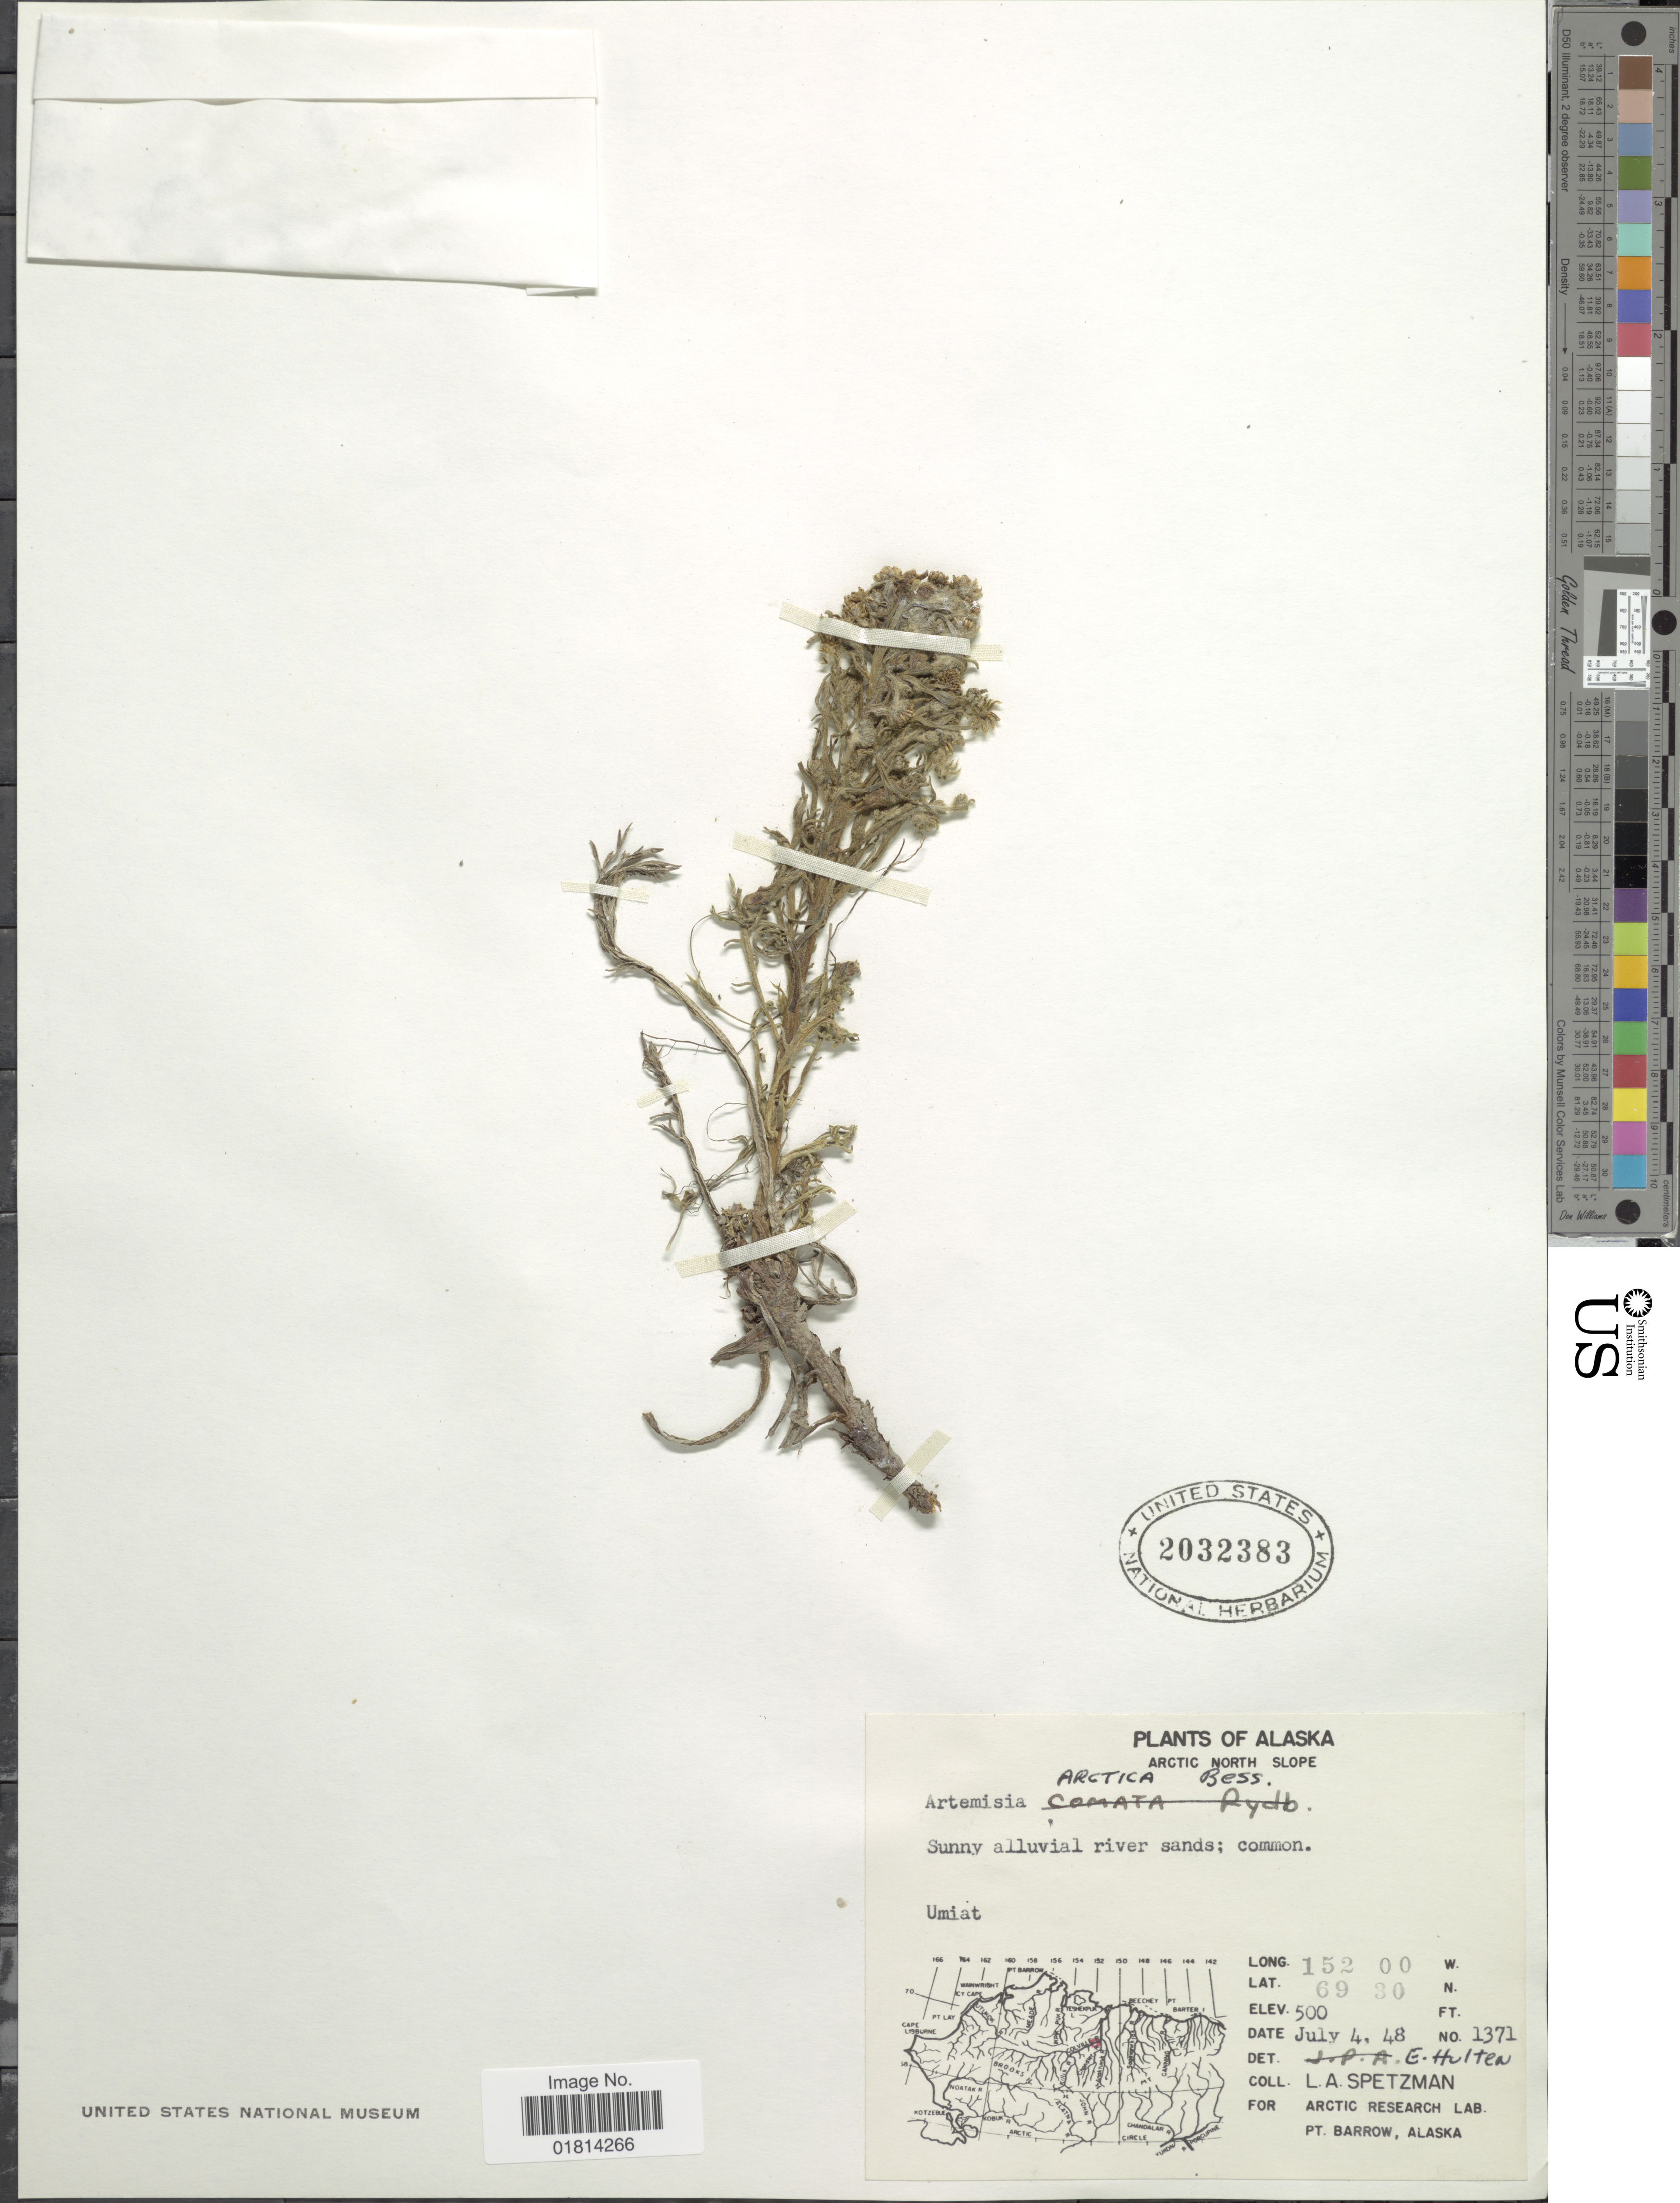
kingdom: Plantae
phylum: Tracheophyta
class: Magnoliopsida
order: Asterales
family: Asteraceae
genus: Artemisia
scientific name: Artemisia arctica subsp. comata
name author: (Rydb.) Hultén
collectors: L. Spetzman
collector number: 1371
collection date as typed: Transcribed d/m/y: 4/7/48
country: United States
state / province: Alaska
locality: Arctic North Slope. Sunny alluvial river sands. Umiat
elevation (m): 152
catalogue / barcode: US 2032383